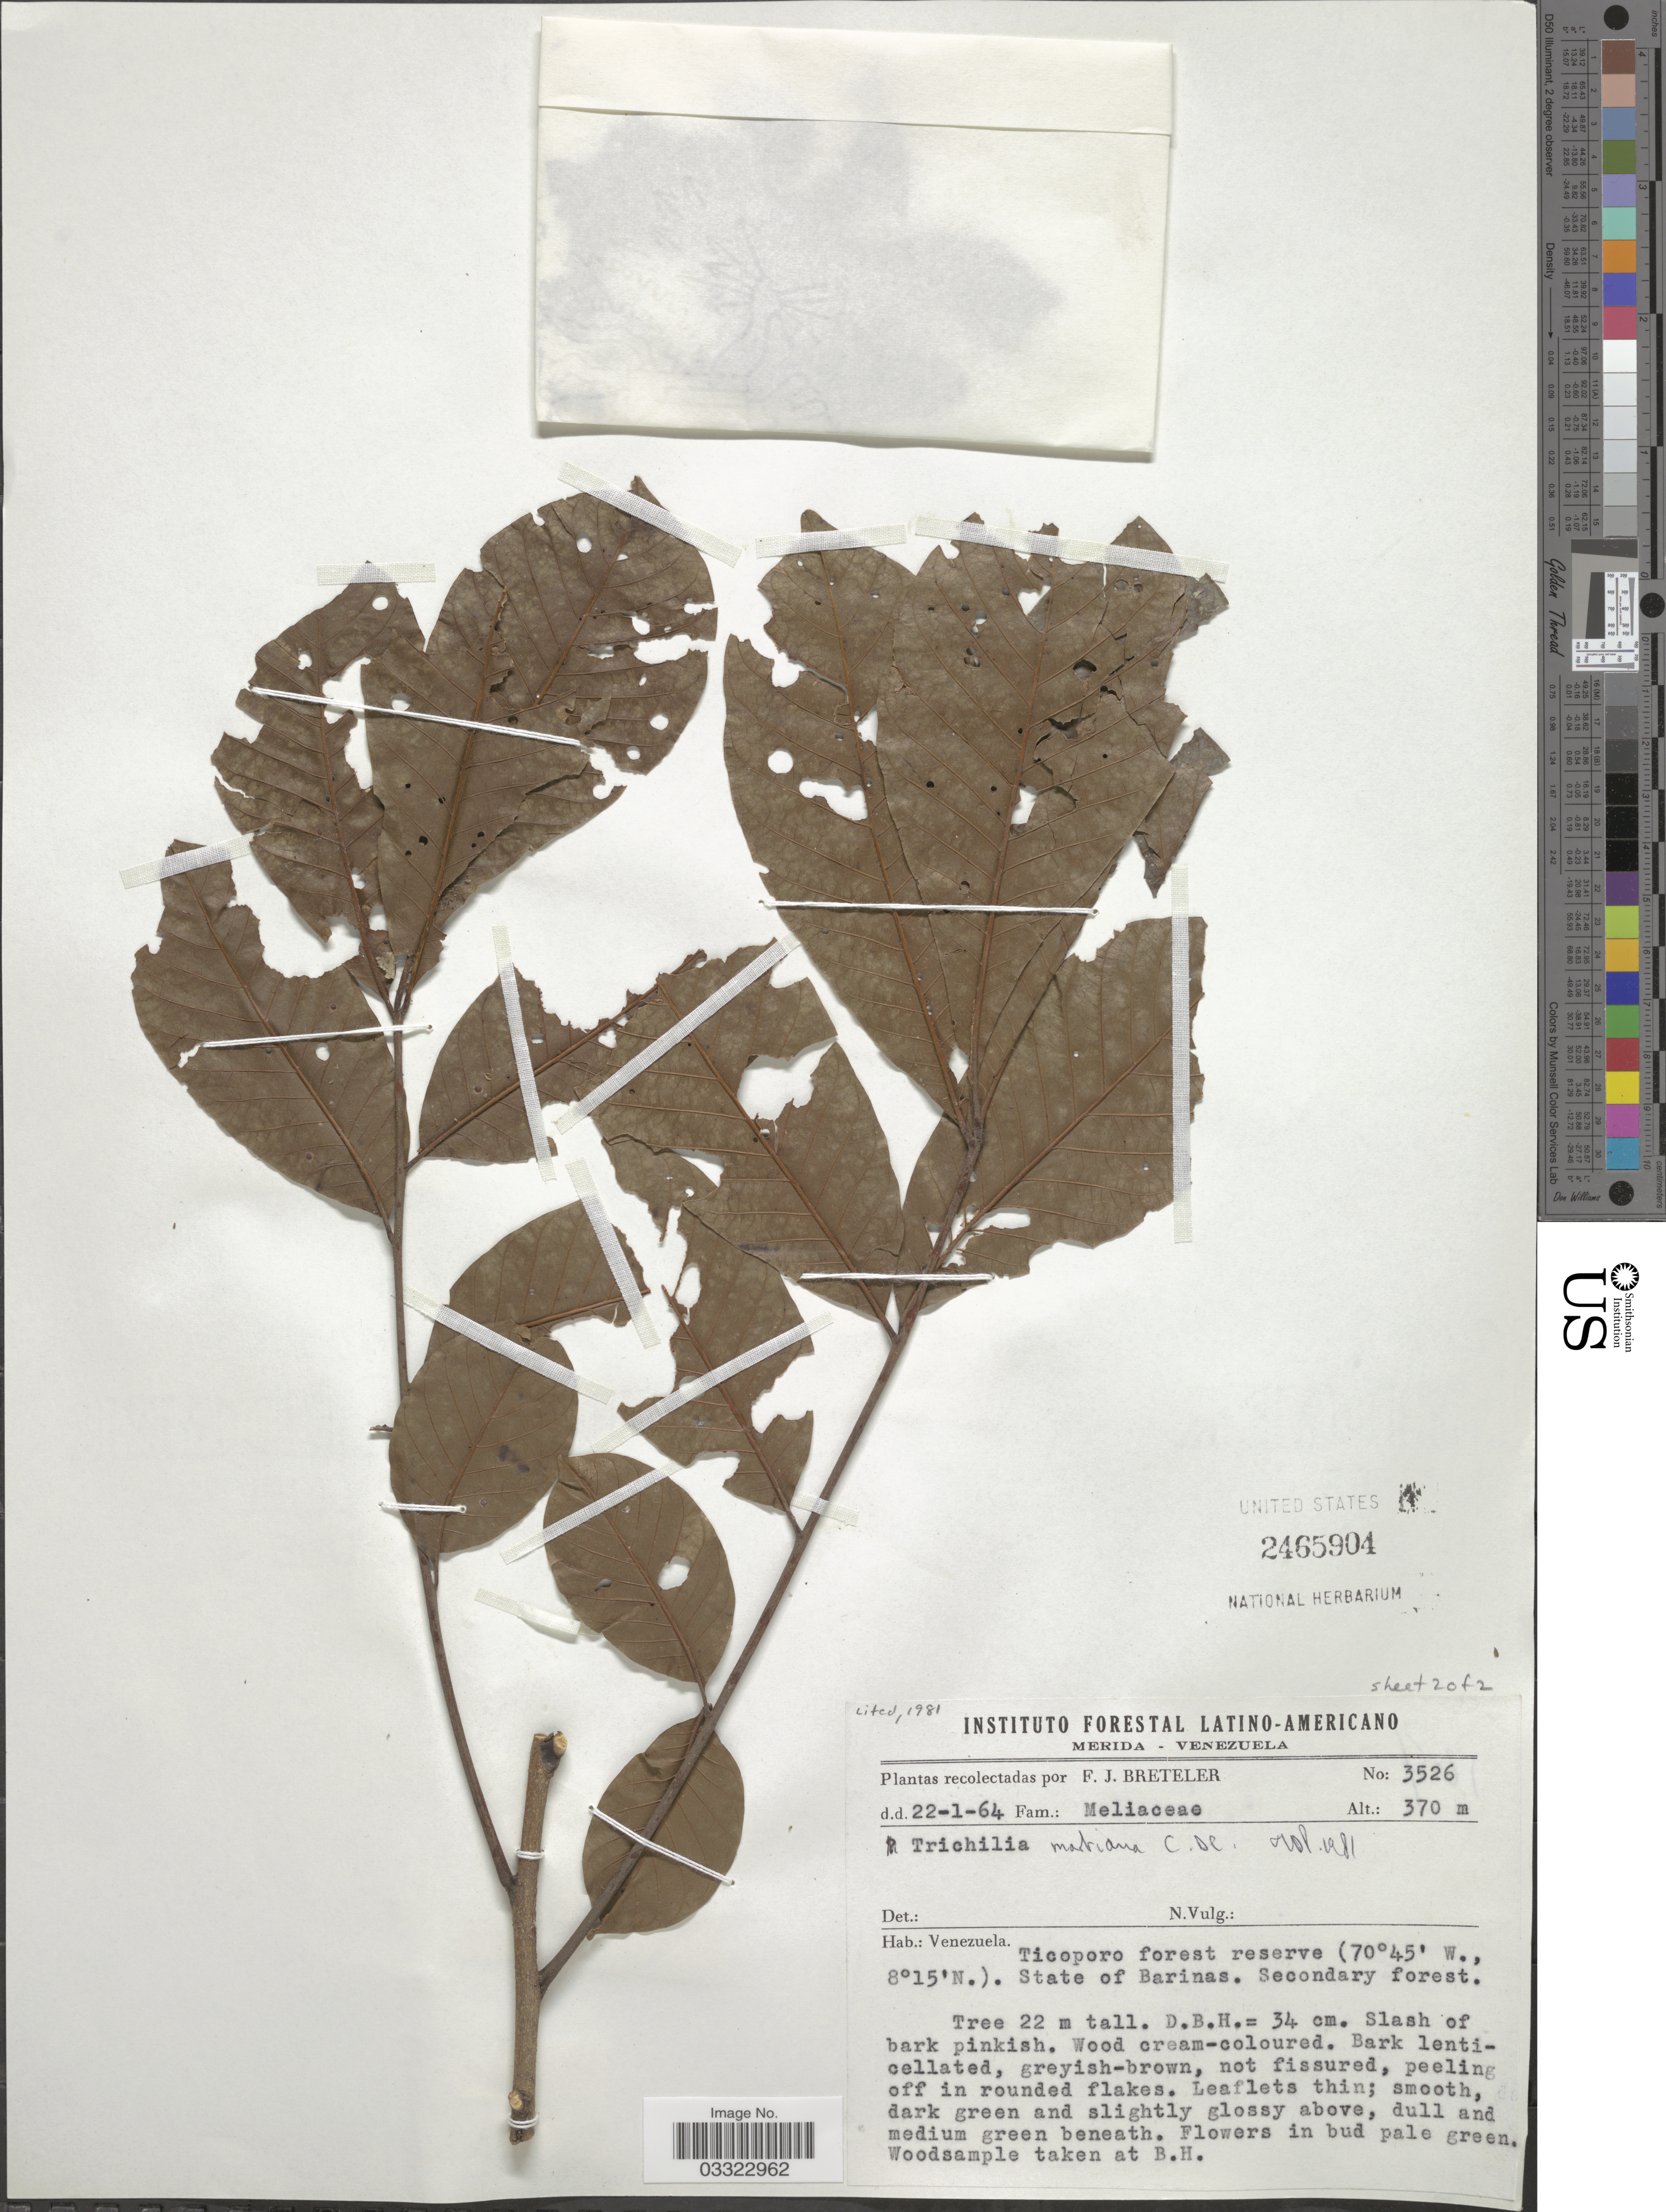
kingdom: Plantae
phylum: Tracheophyta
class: Magnoliopsida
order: Sapindales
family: Meliaceae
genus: Trichilia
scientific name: Trichilia martiana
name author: C. DC.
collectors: F. J. Breteler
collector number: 3526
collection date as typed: Transcribed d/m/y: 22/1/64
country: Venezuela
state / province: Barinas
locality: Ticoporo forest reserve.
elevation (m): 370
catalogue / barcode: US 2465904